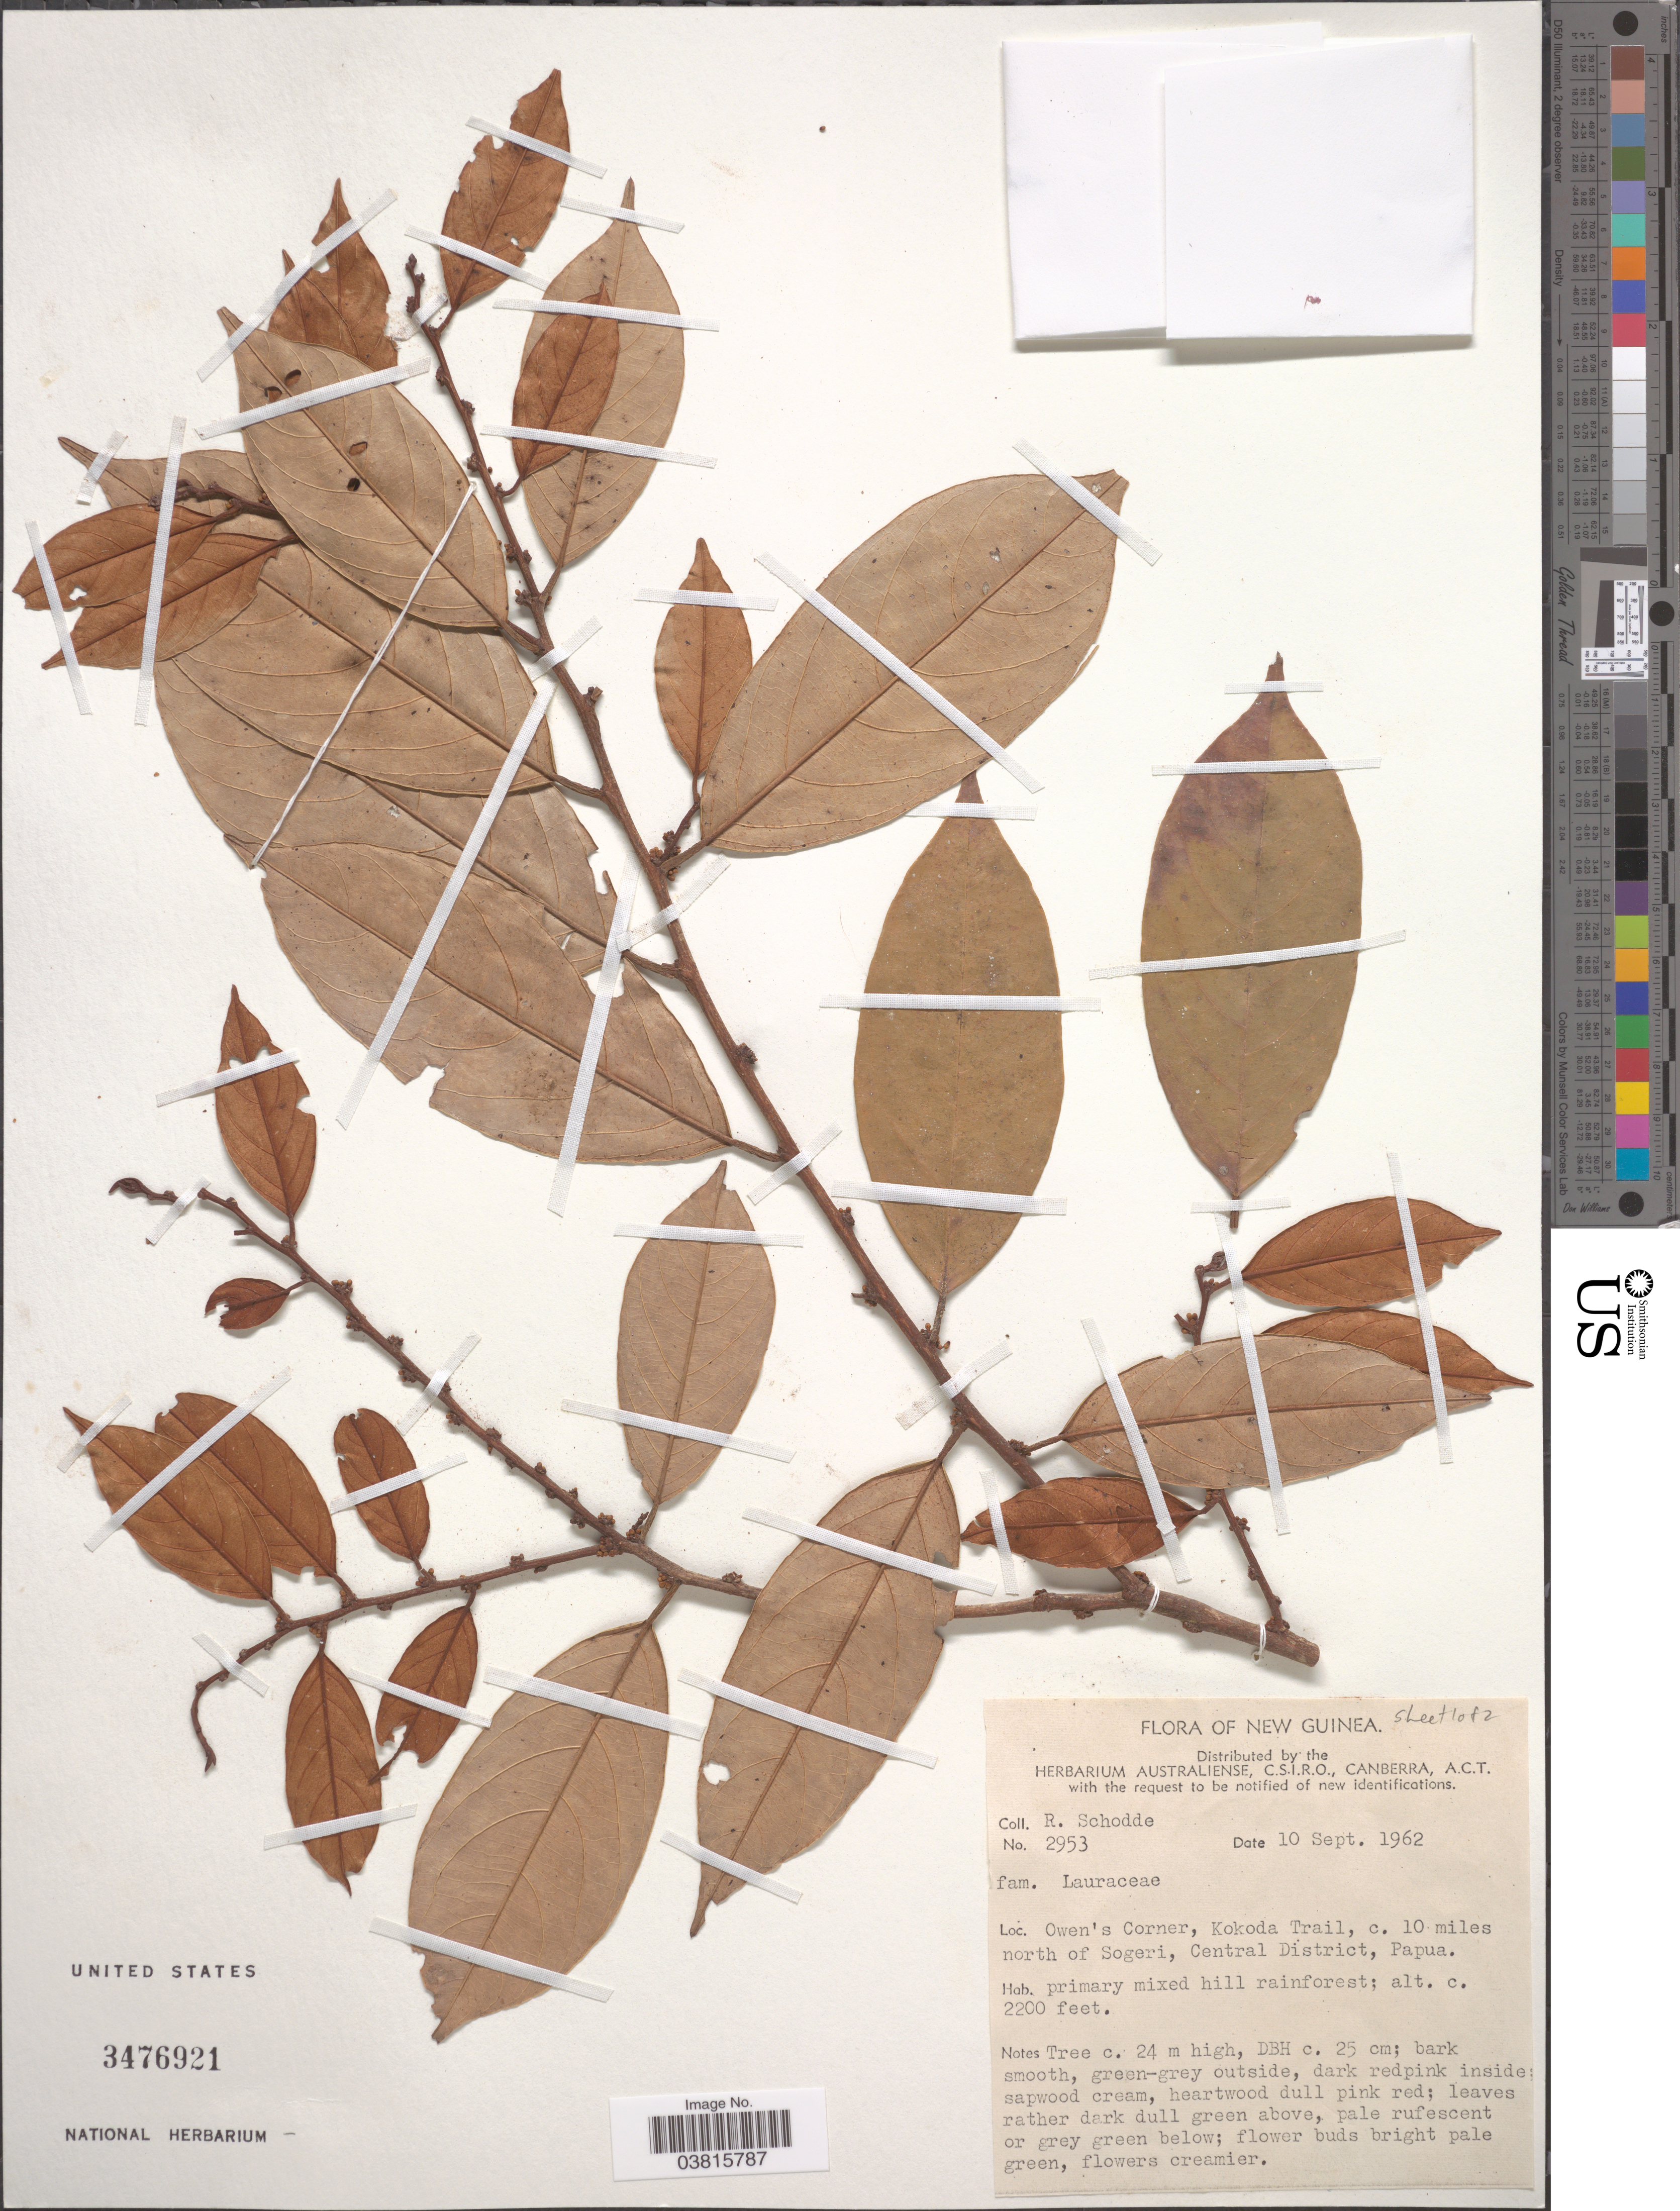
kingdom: Plantae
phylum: Tracheophyta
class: Magnoliopsida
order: Laurales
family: Lauraceae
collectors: R. Schodde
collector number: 2953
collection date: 1962-09-10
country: Papua New Guinea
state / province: Central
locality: New Guinea. Owen's Corner, Kokoda Trail, c. 10 miles north of Sogeri, Central District, Papua.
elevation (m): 671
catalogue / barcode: US 3476921